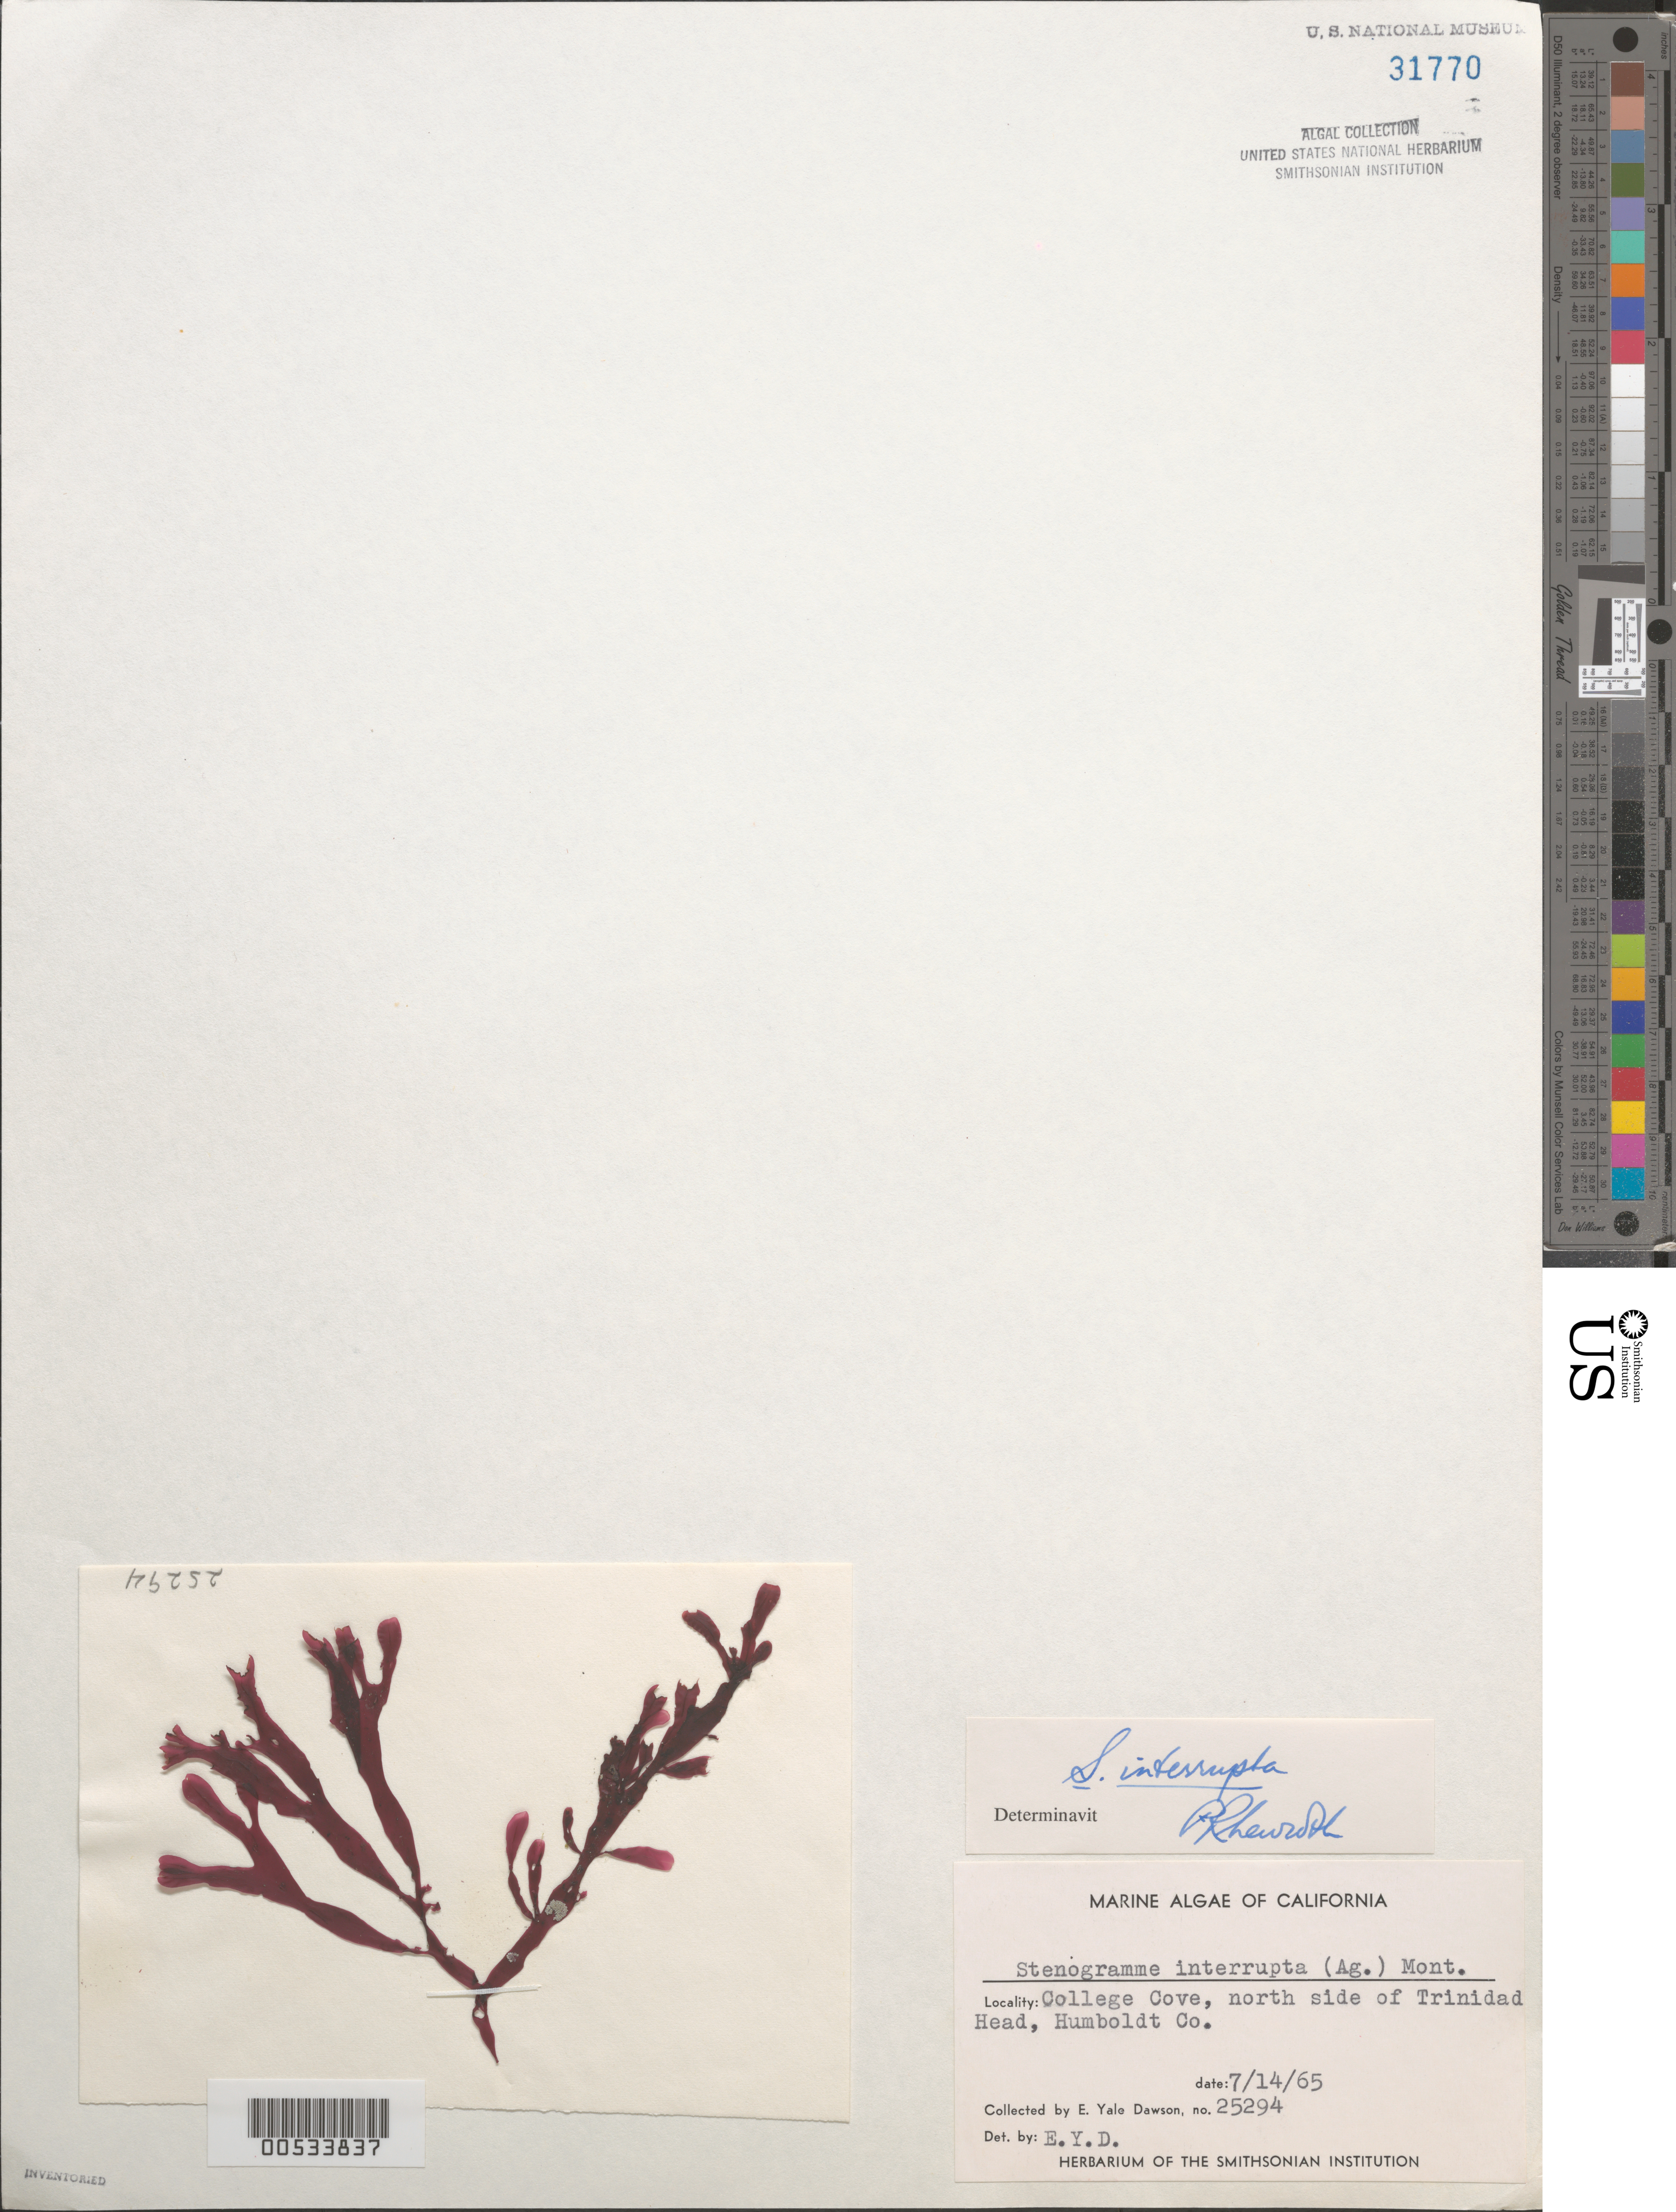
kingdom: Plantae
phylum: Rhodophyta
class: Florideophyceae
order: Gigartinales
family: Phyllophoraceae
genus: Stenogramma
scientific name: Stenogramma interruptum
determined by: Newroth, P. R.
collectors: E. Y. Dawson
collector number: EYD 25294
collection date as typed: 14 Jul 1965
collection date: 1965-07-14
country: United States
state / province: California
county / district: Humboldt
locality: College Cove, north side of Trinidad Head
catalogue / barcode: US 31770